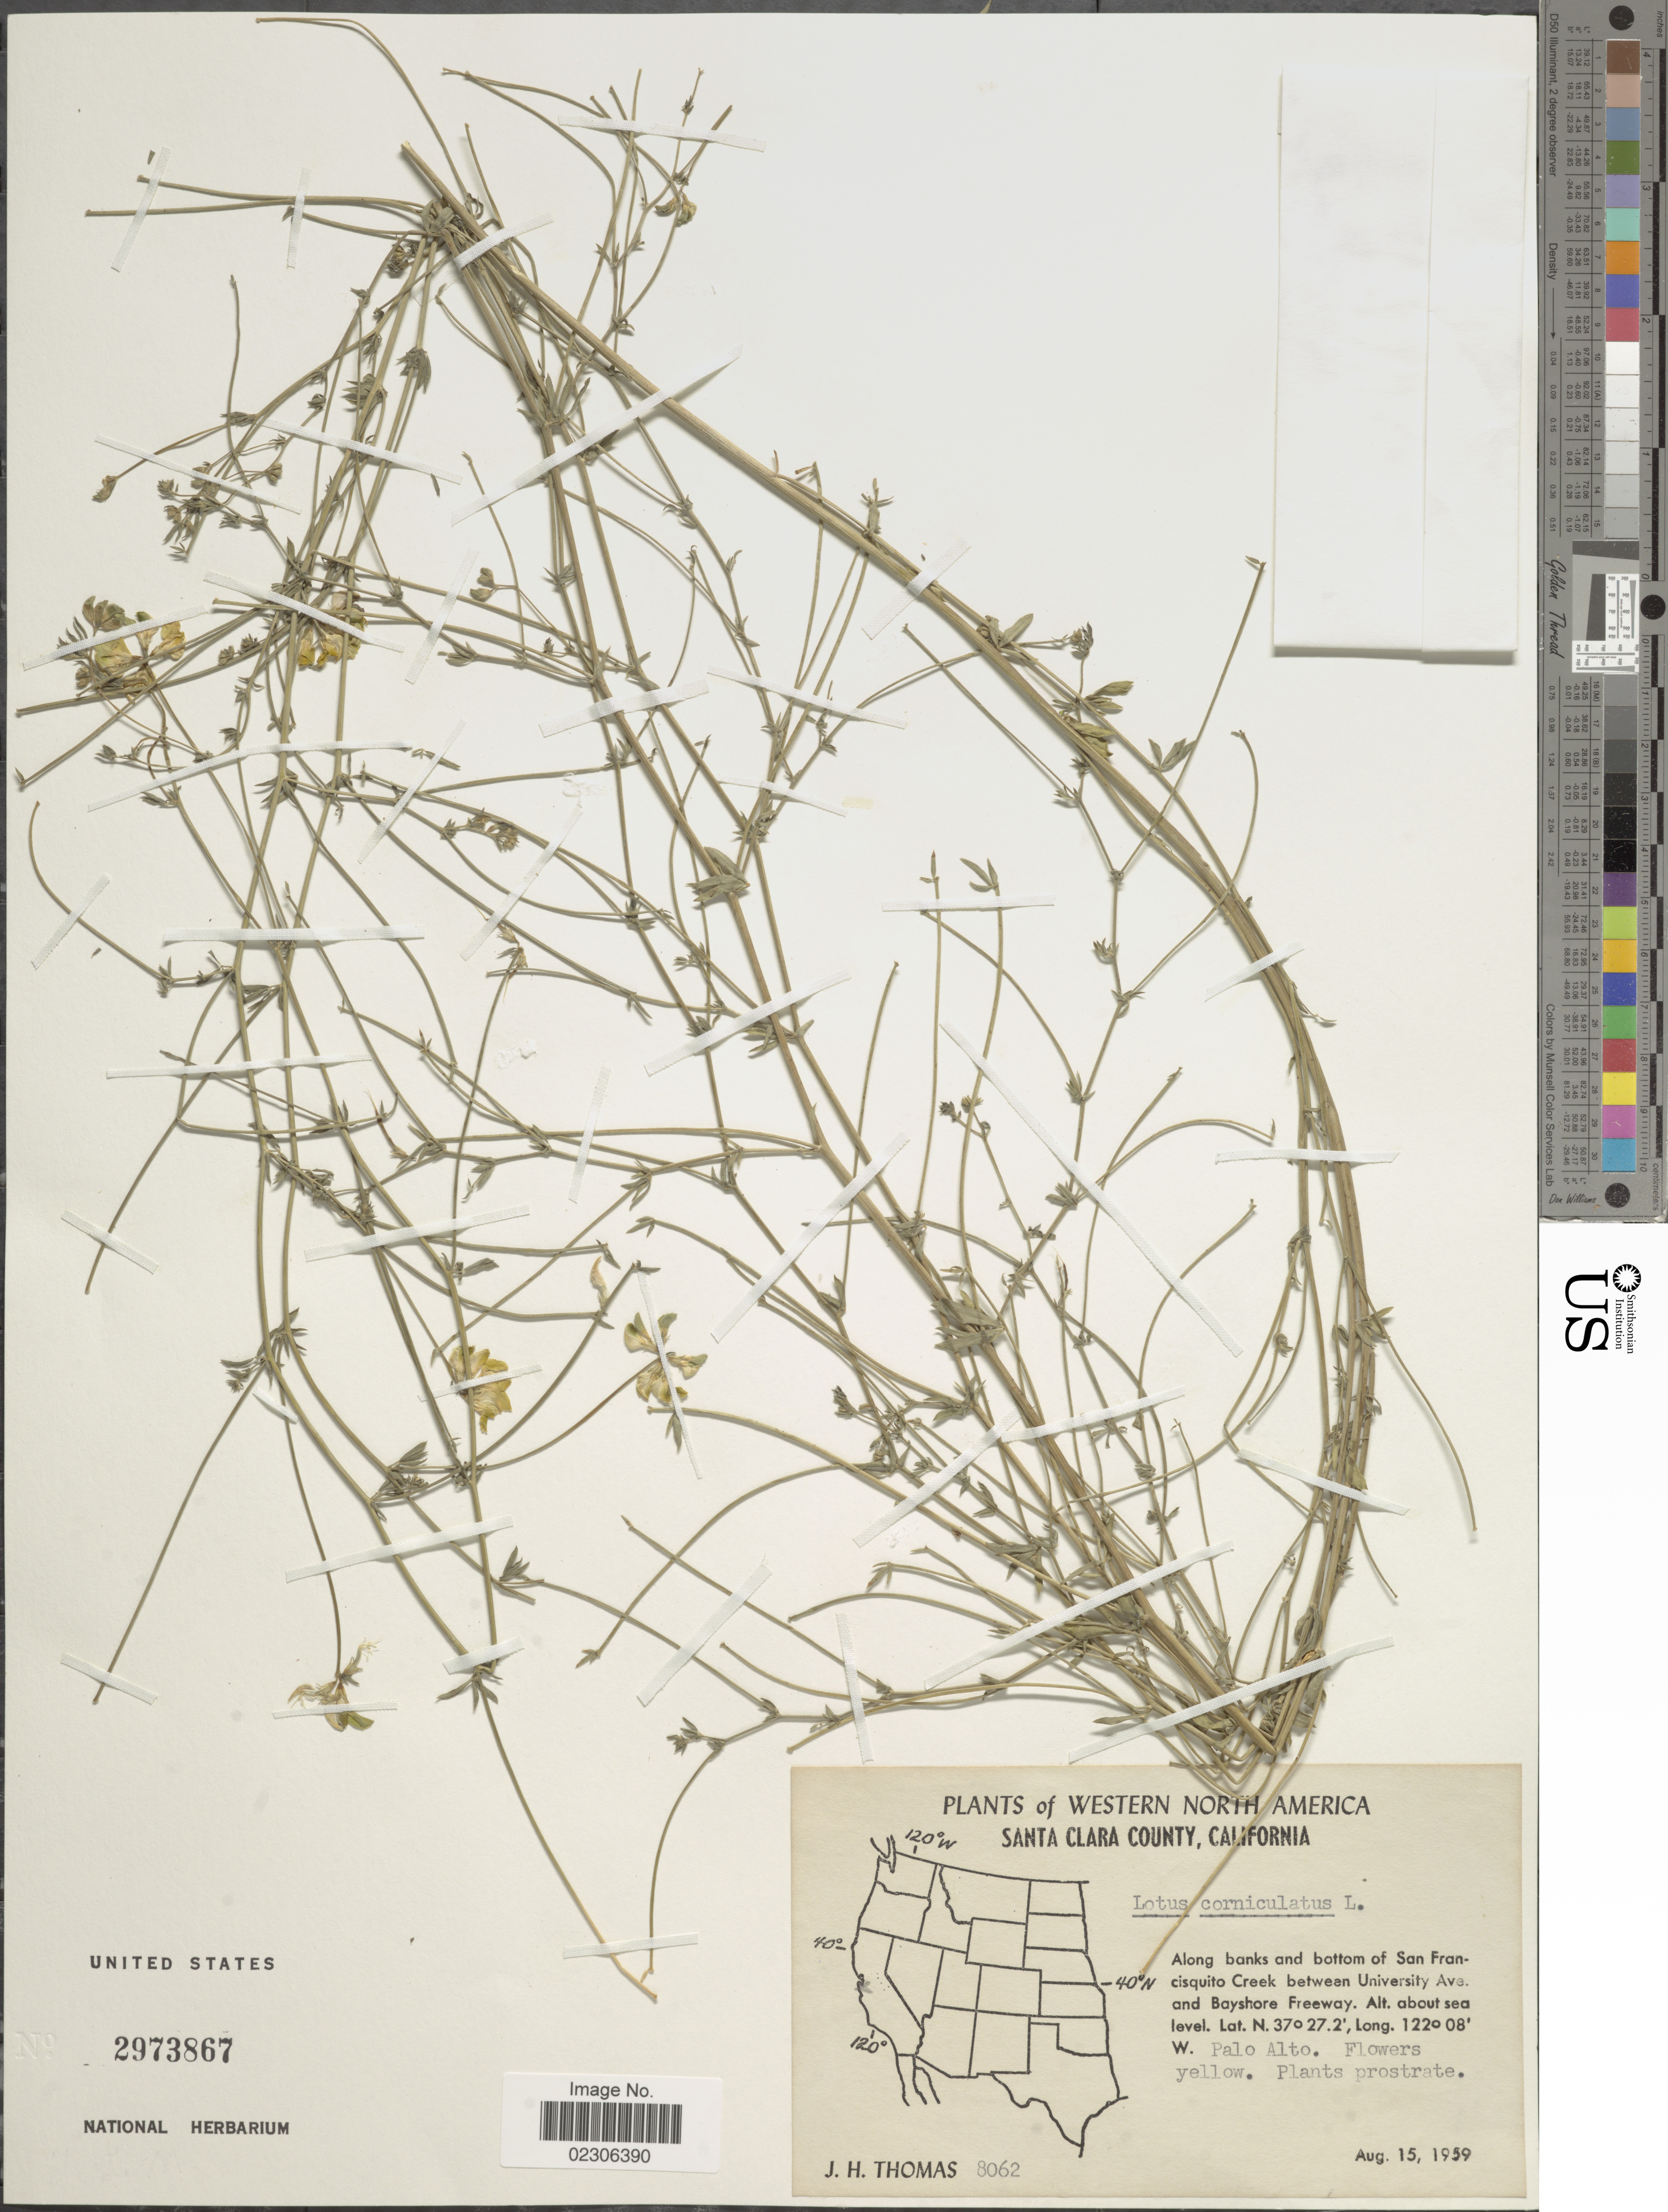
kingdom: Plantae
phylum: Tracheophyta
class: Magnoliopsida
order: Fabales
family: Fabaceae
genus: Lotus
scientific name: Lotus corniculatus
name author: L.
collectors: J. H. Thomas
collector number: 8062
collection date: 1959-08-15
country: United States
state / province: California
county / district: Santa Clara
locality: Western North America, Santa Clara County, California, Along banks and bottom of San Francisquito Creek between University Ava and Bayshore Freeway, Palo Alto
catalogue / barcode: US 2973867